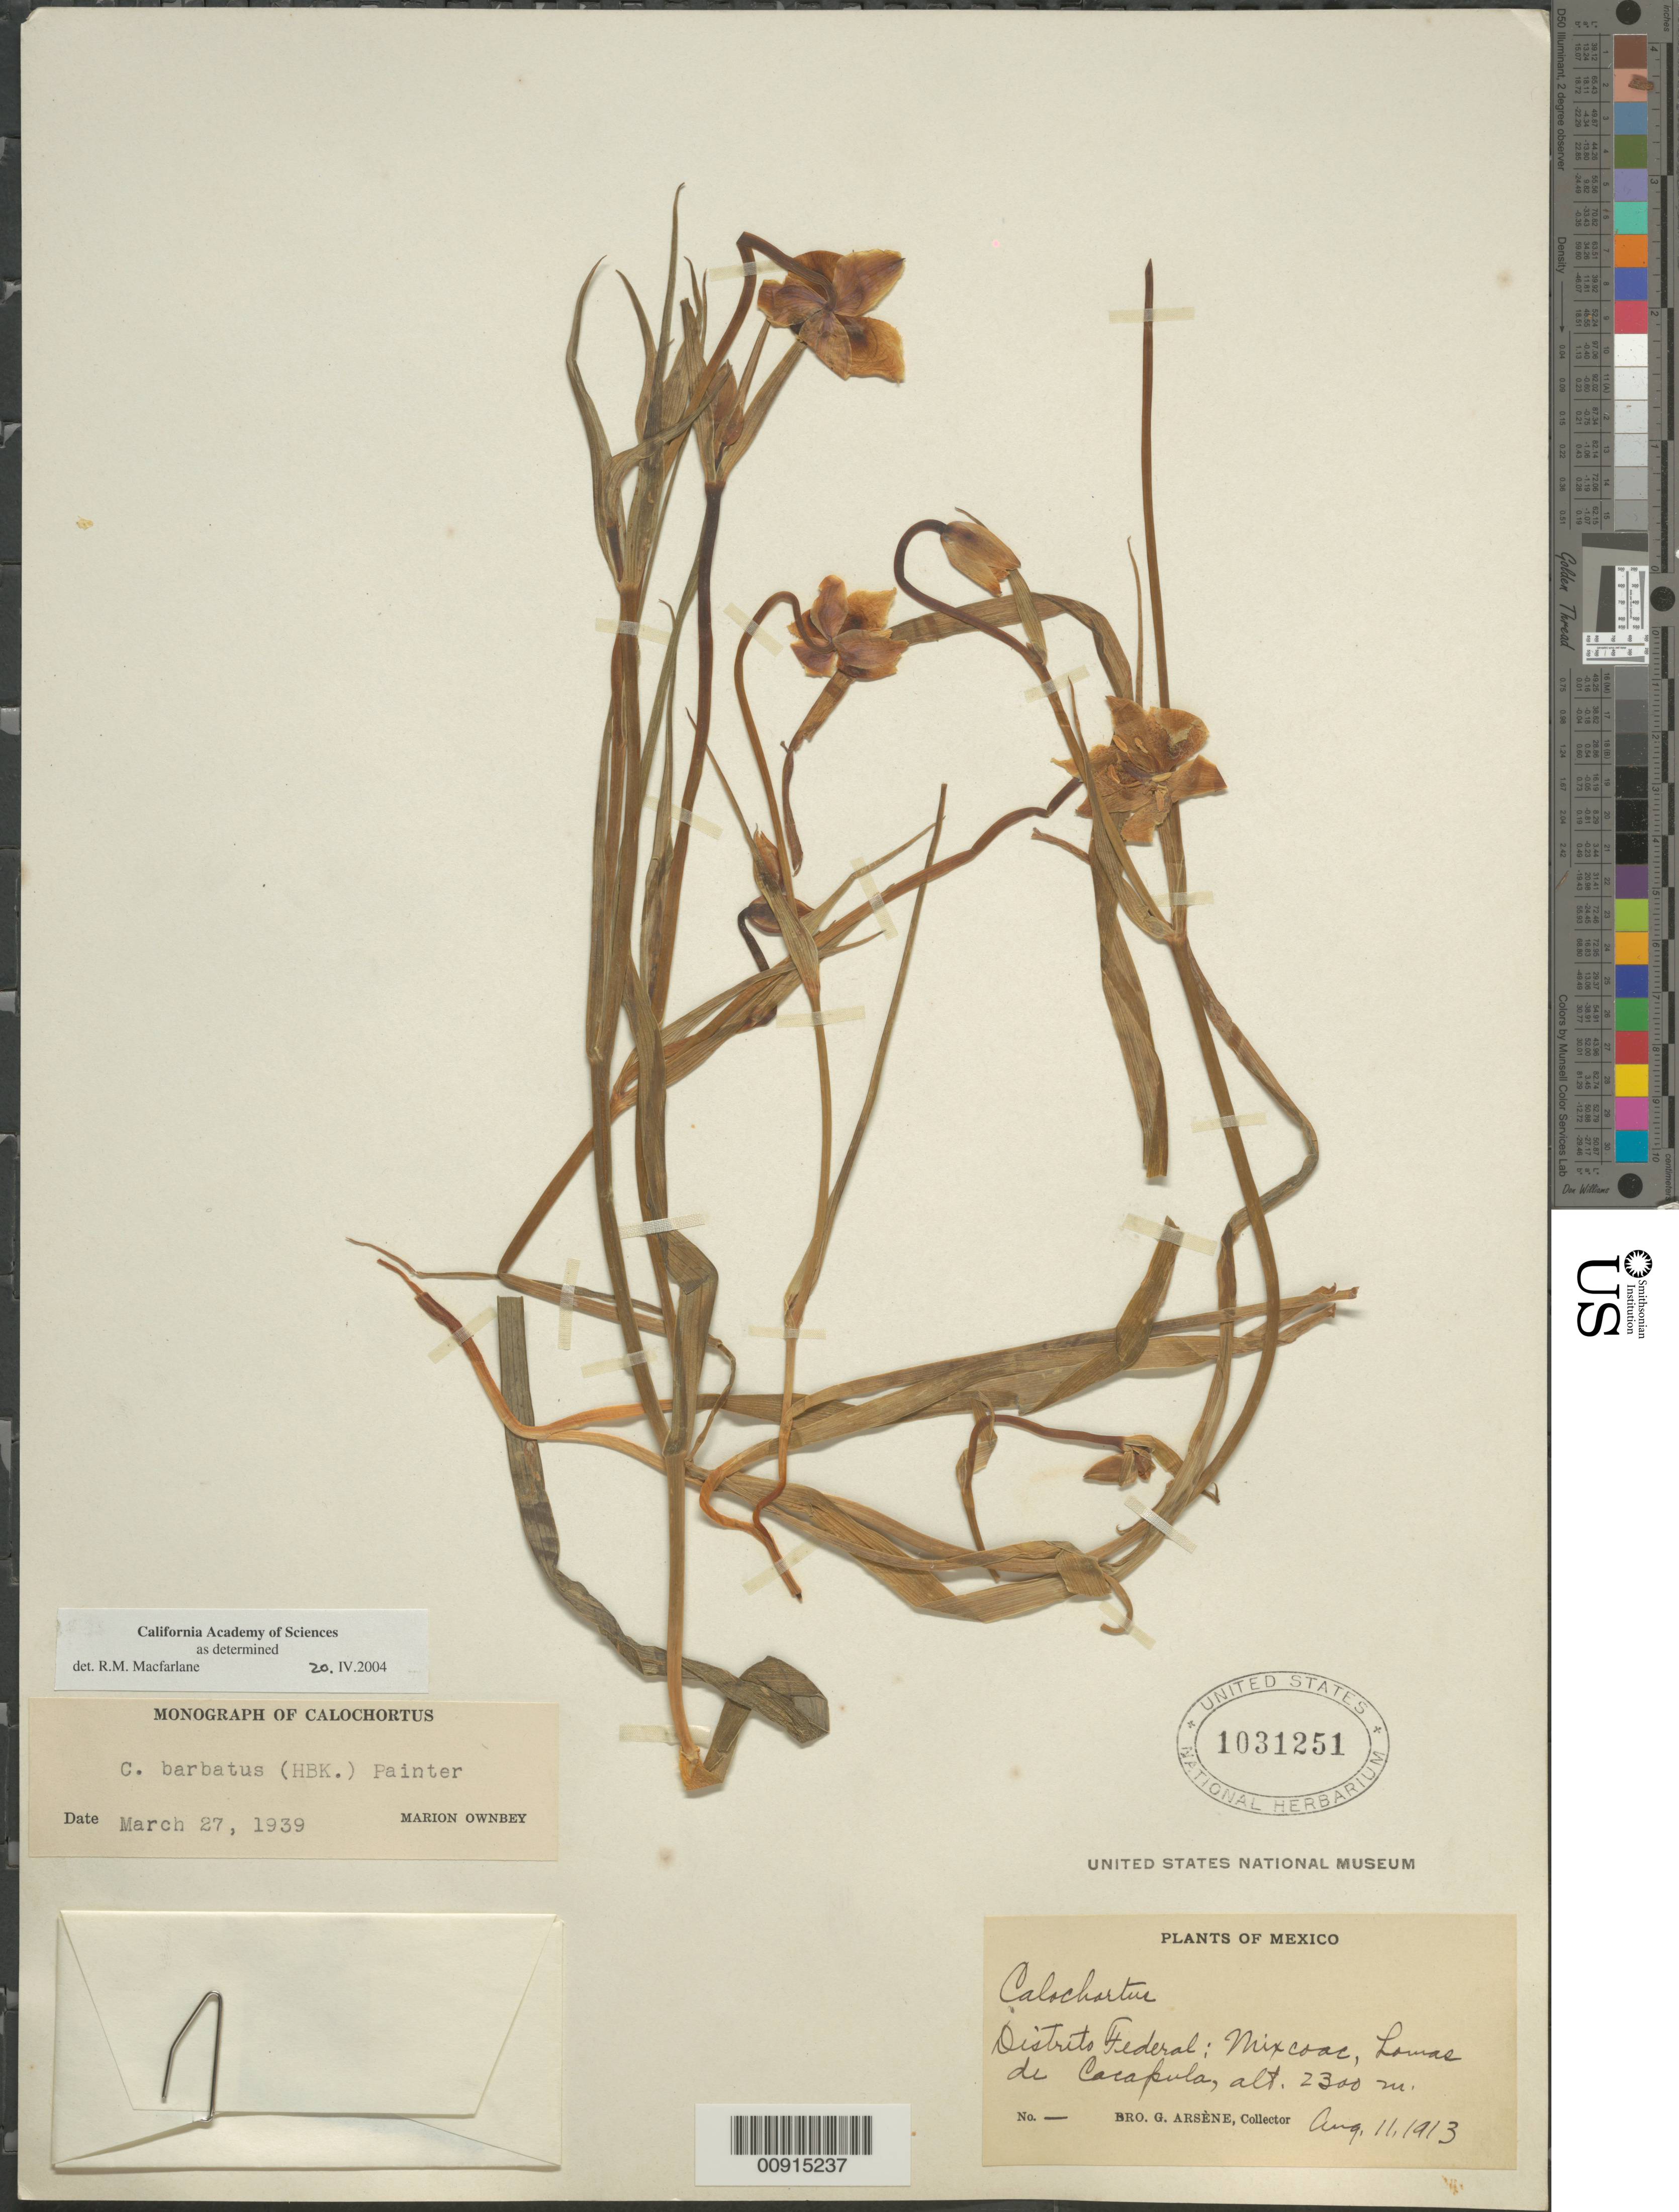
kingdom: Plantae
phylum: Tracheophyta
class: Liliopsida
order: Liliales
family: Liliaceae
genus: Calochortus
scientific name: Calochortus barbatus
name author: (Kunth) J.H. Painter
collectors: Bro. G. Arsène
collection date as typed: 11 Aug 1913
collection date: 1913-08-11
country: Mexico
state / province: Distrito Federal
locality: Distrito Federal: Mixcoac, Lomas de Cacapula.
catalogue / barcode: US 1031251